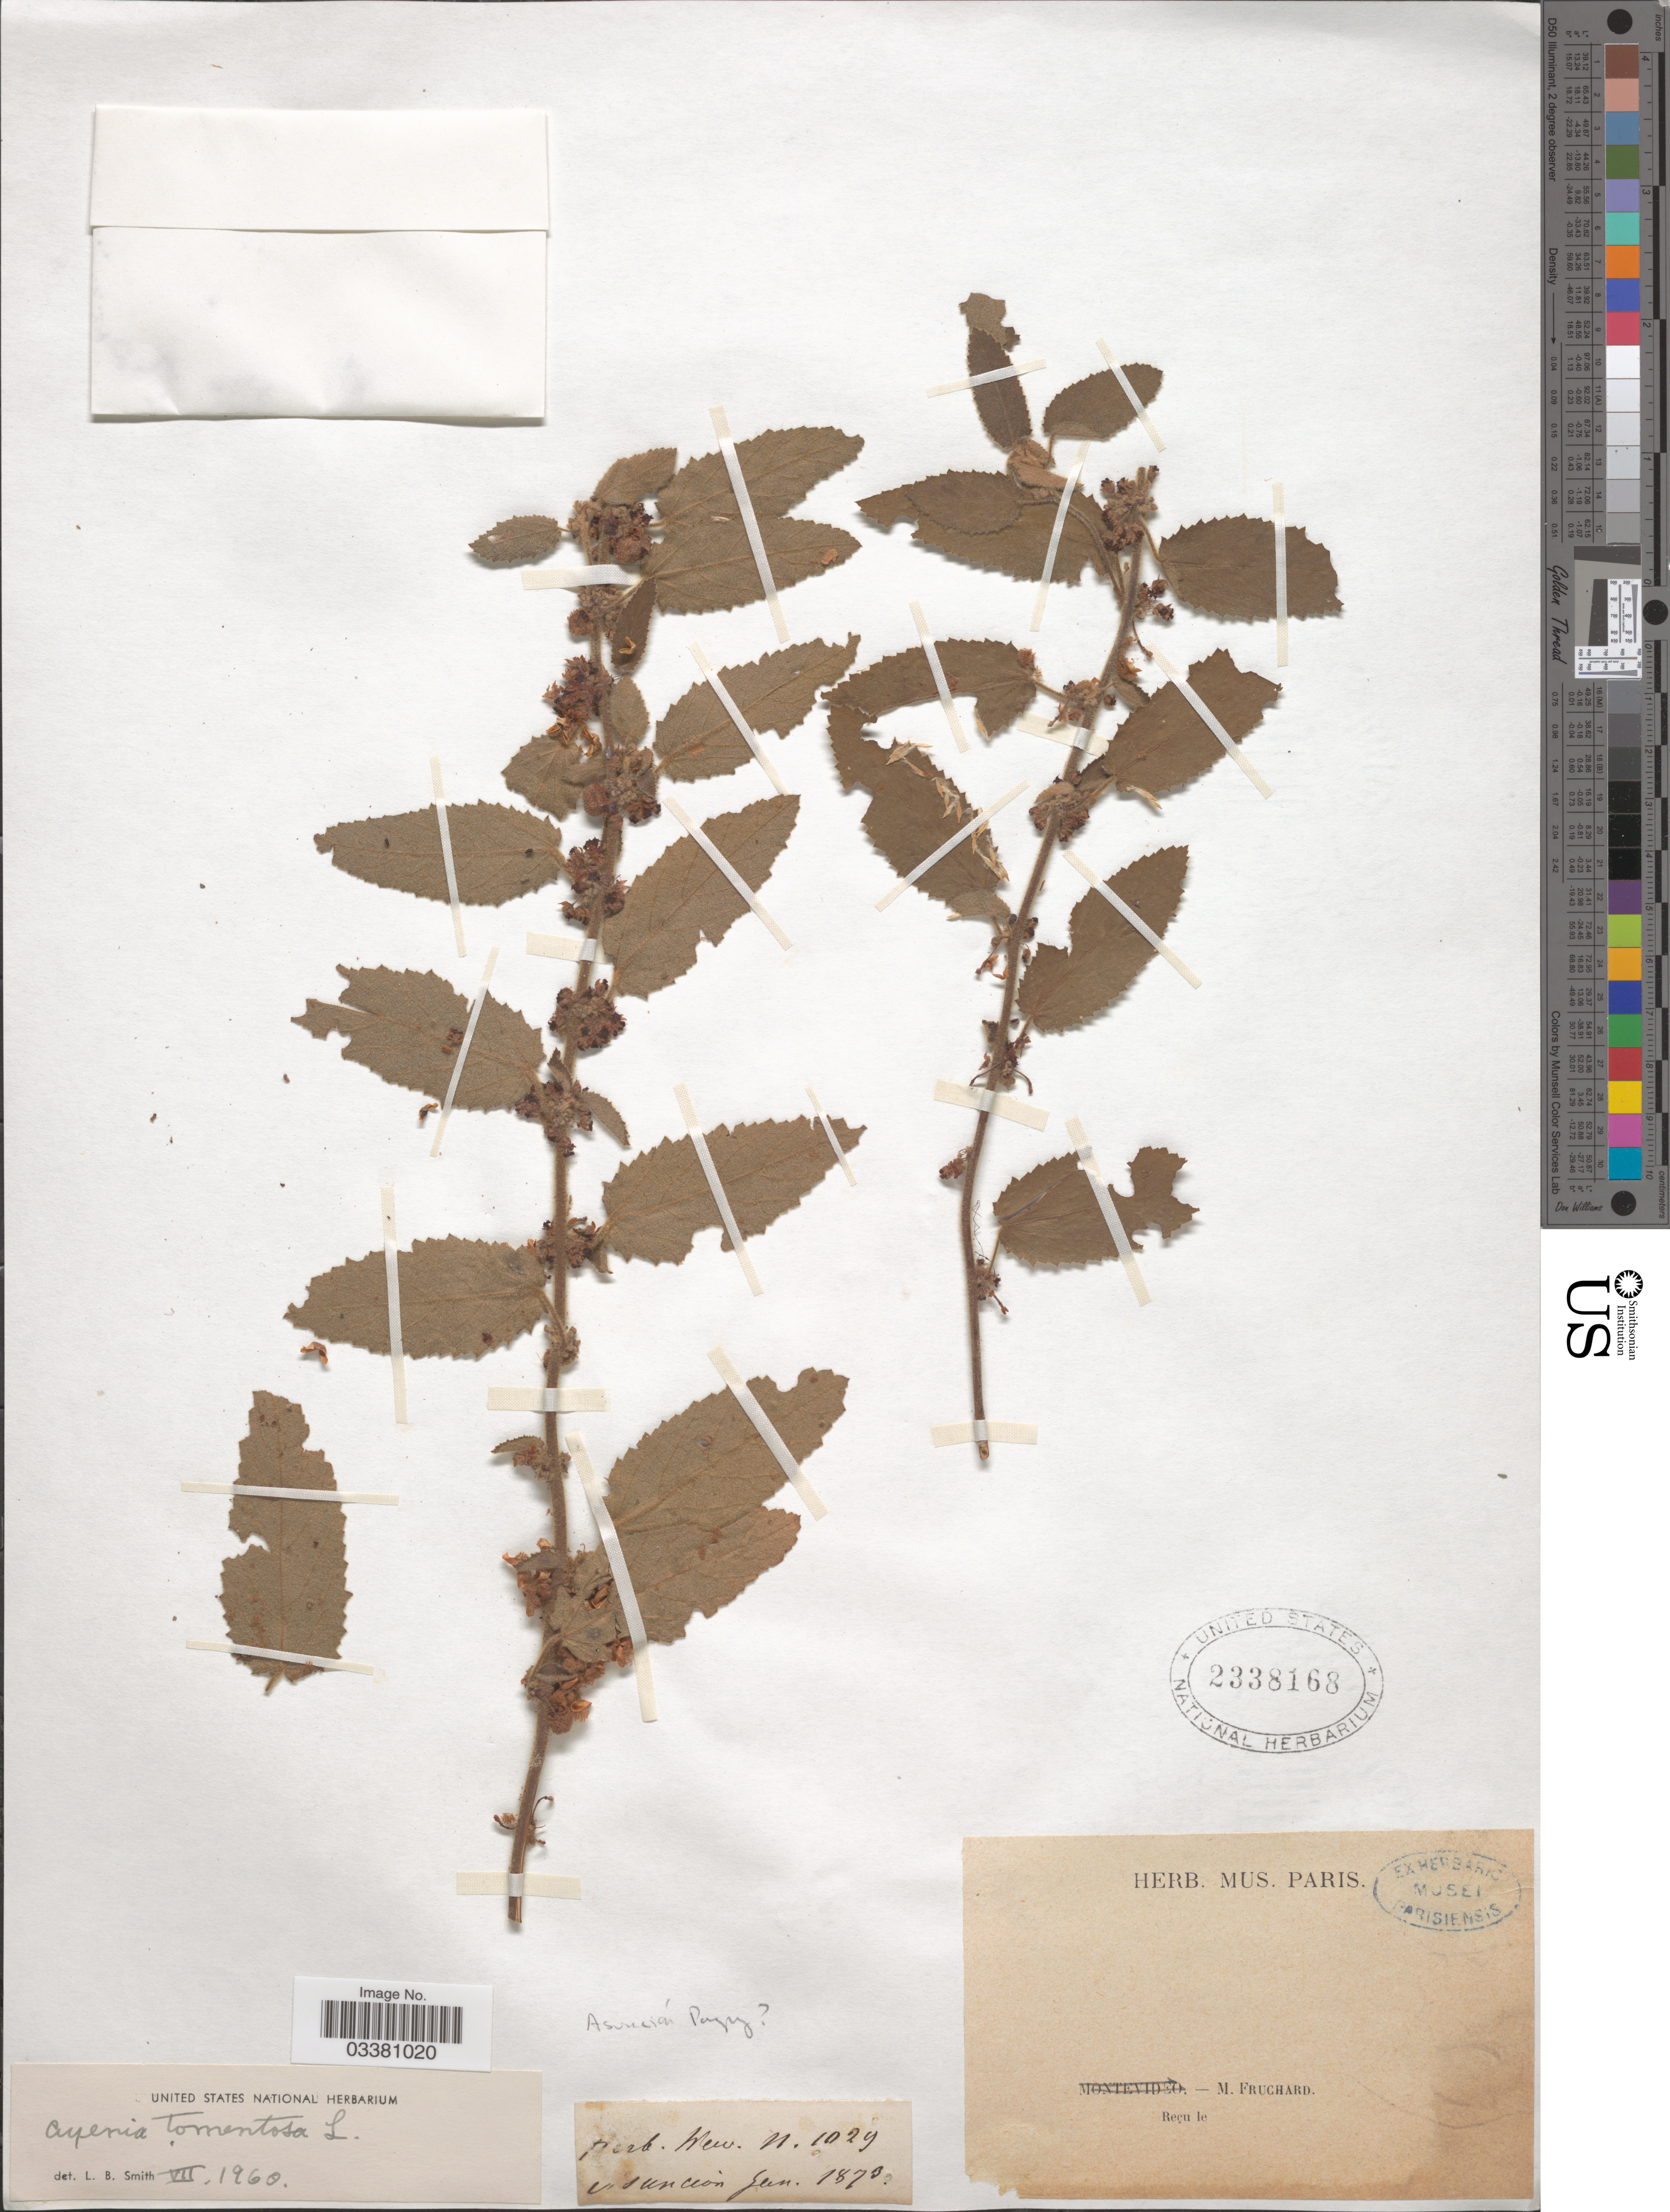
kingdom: Plantae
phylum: Tracheophyta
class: Magnoliopsida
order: Malvales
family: Malvaceae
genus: Ayenia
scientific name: Ayenia tomentosa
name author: L.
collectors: M. Fruchard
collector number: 1029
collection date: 1873-06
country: Paraguay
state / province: Asuncion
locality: Asuncion. Asunción Pary [unsure placement]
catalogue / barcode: US 2338168